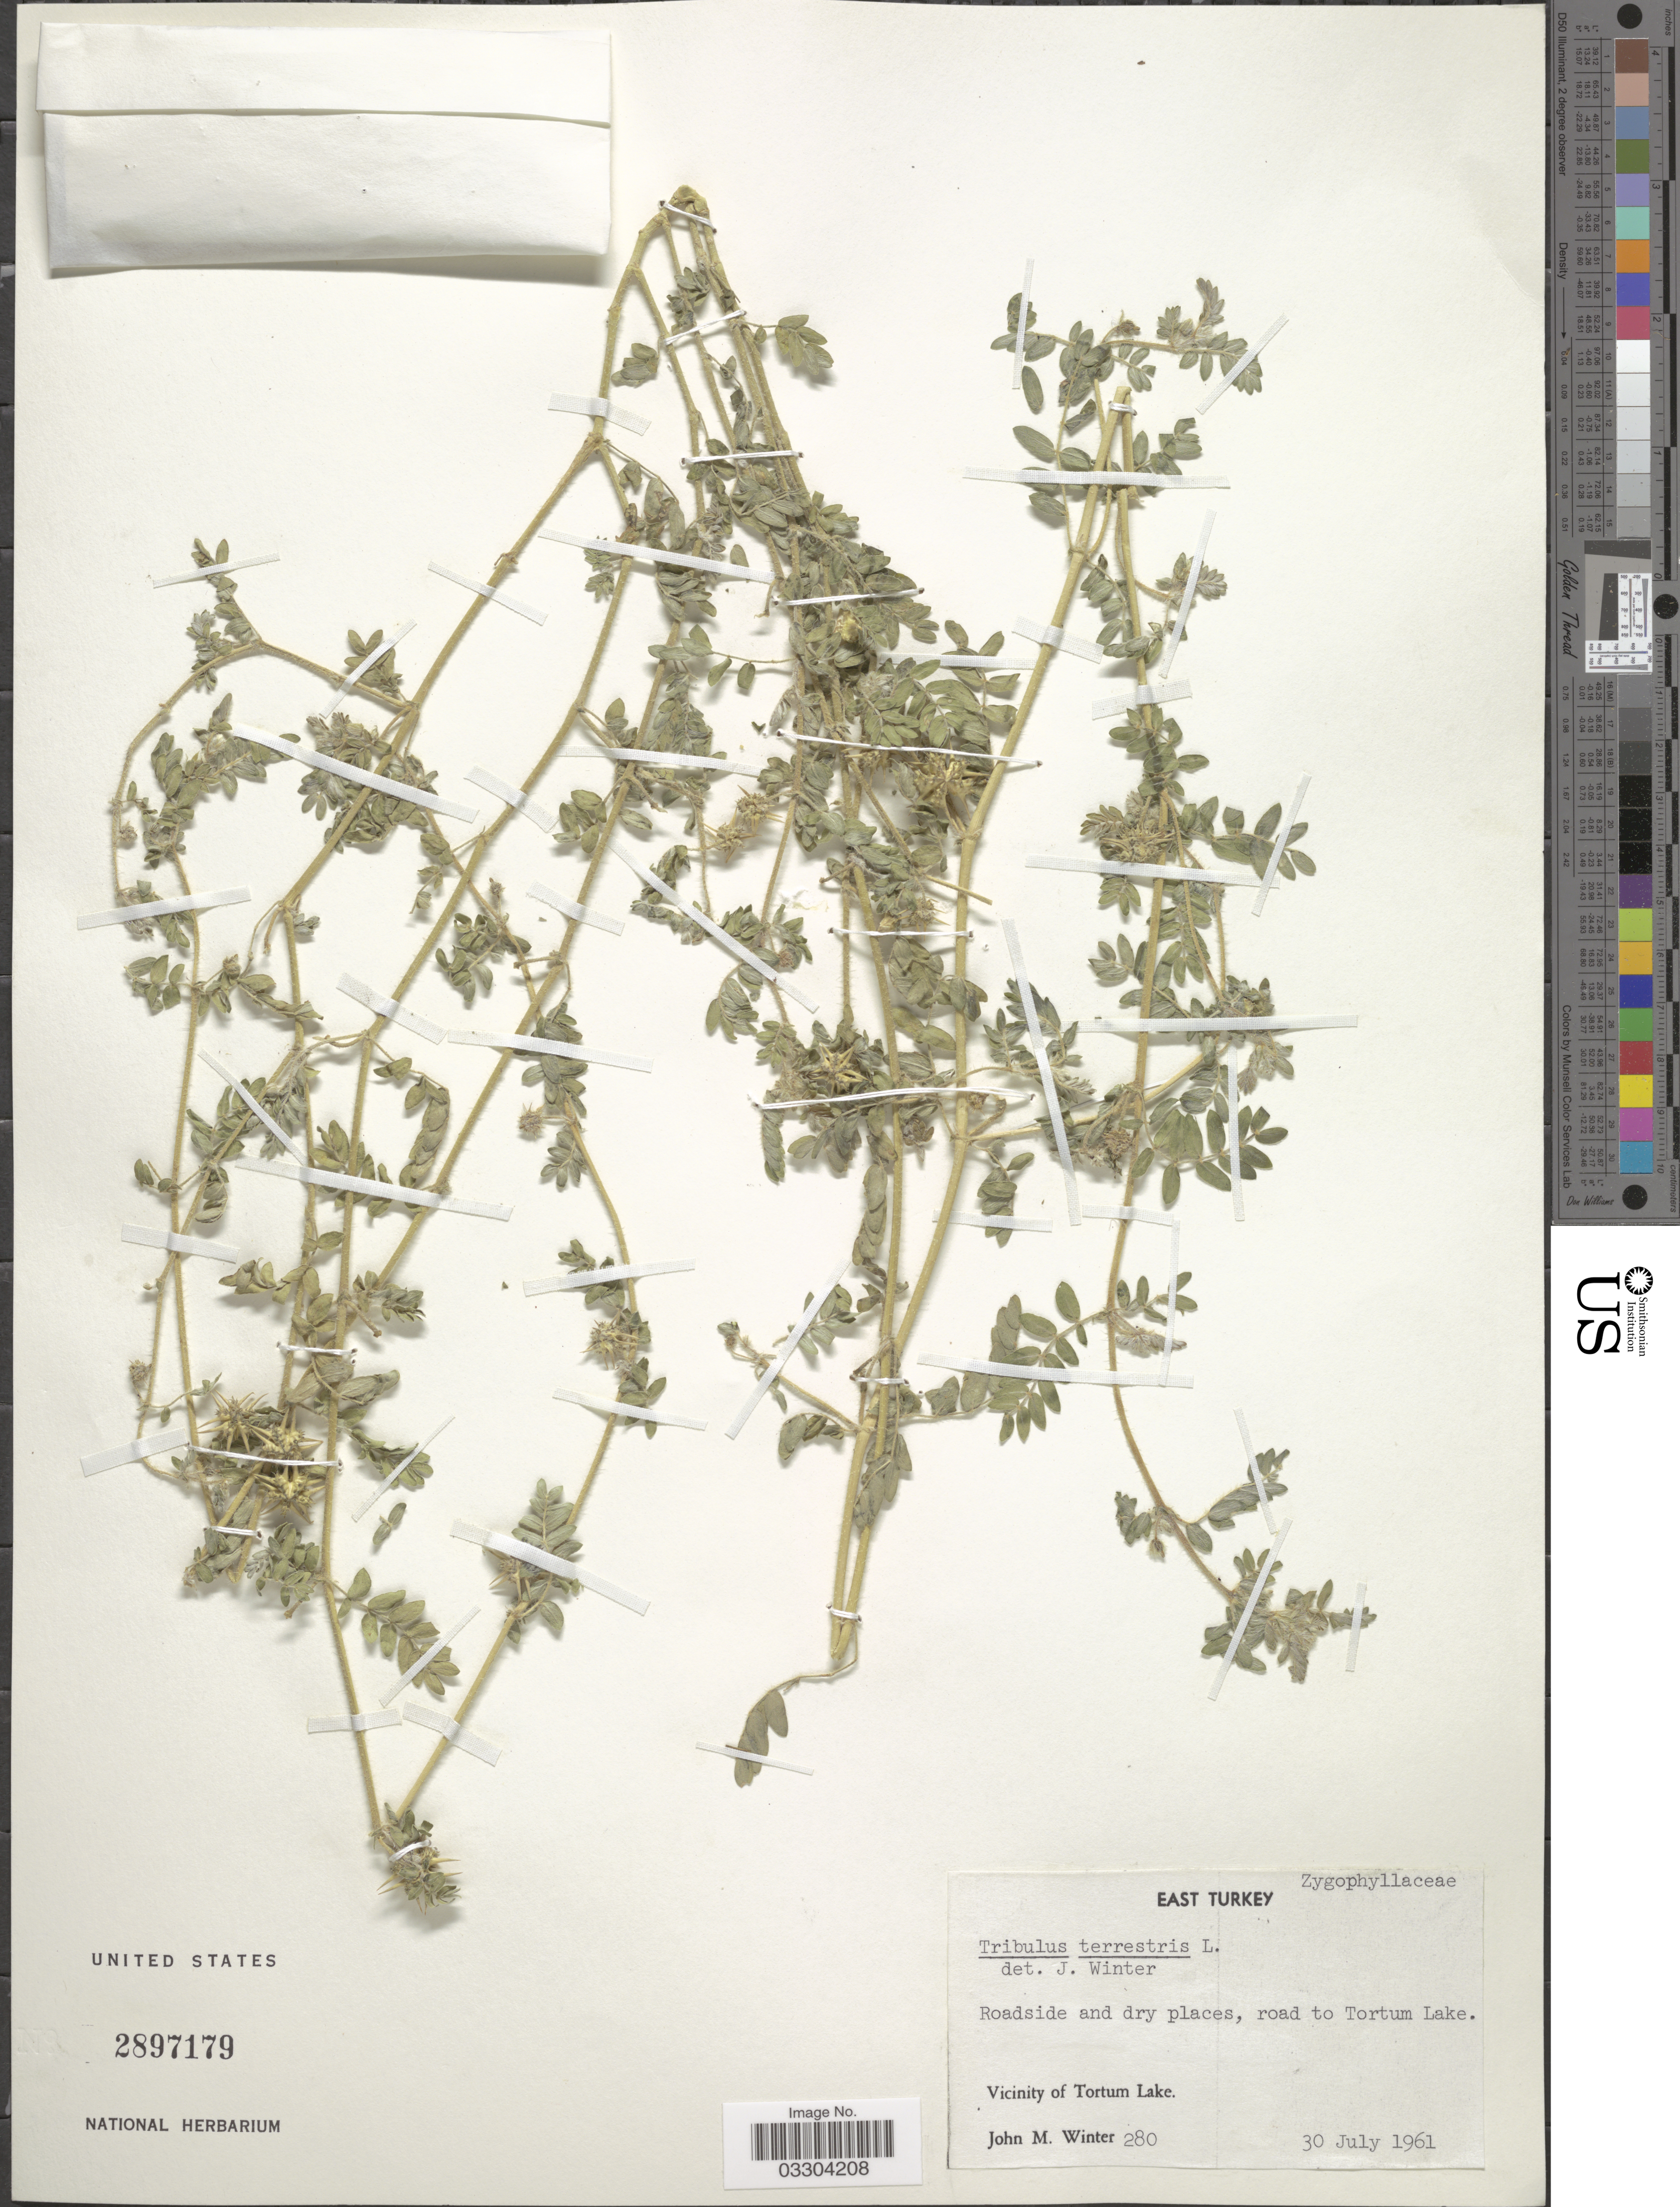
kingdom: Plantae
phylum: Tracheophyta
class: Magnoliopsida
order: Zygophyllales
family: Zygophyllaceae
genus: Tribulus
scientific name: Tribulus terrestris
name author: L.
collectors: J. M. Winter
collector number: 280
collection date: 1961-07-30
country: Turkey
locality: East Turkey, Roadside and dry places, road to Tortum Lake. Vicinity of Tortum Lake.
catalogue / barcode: US 2897179